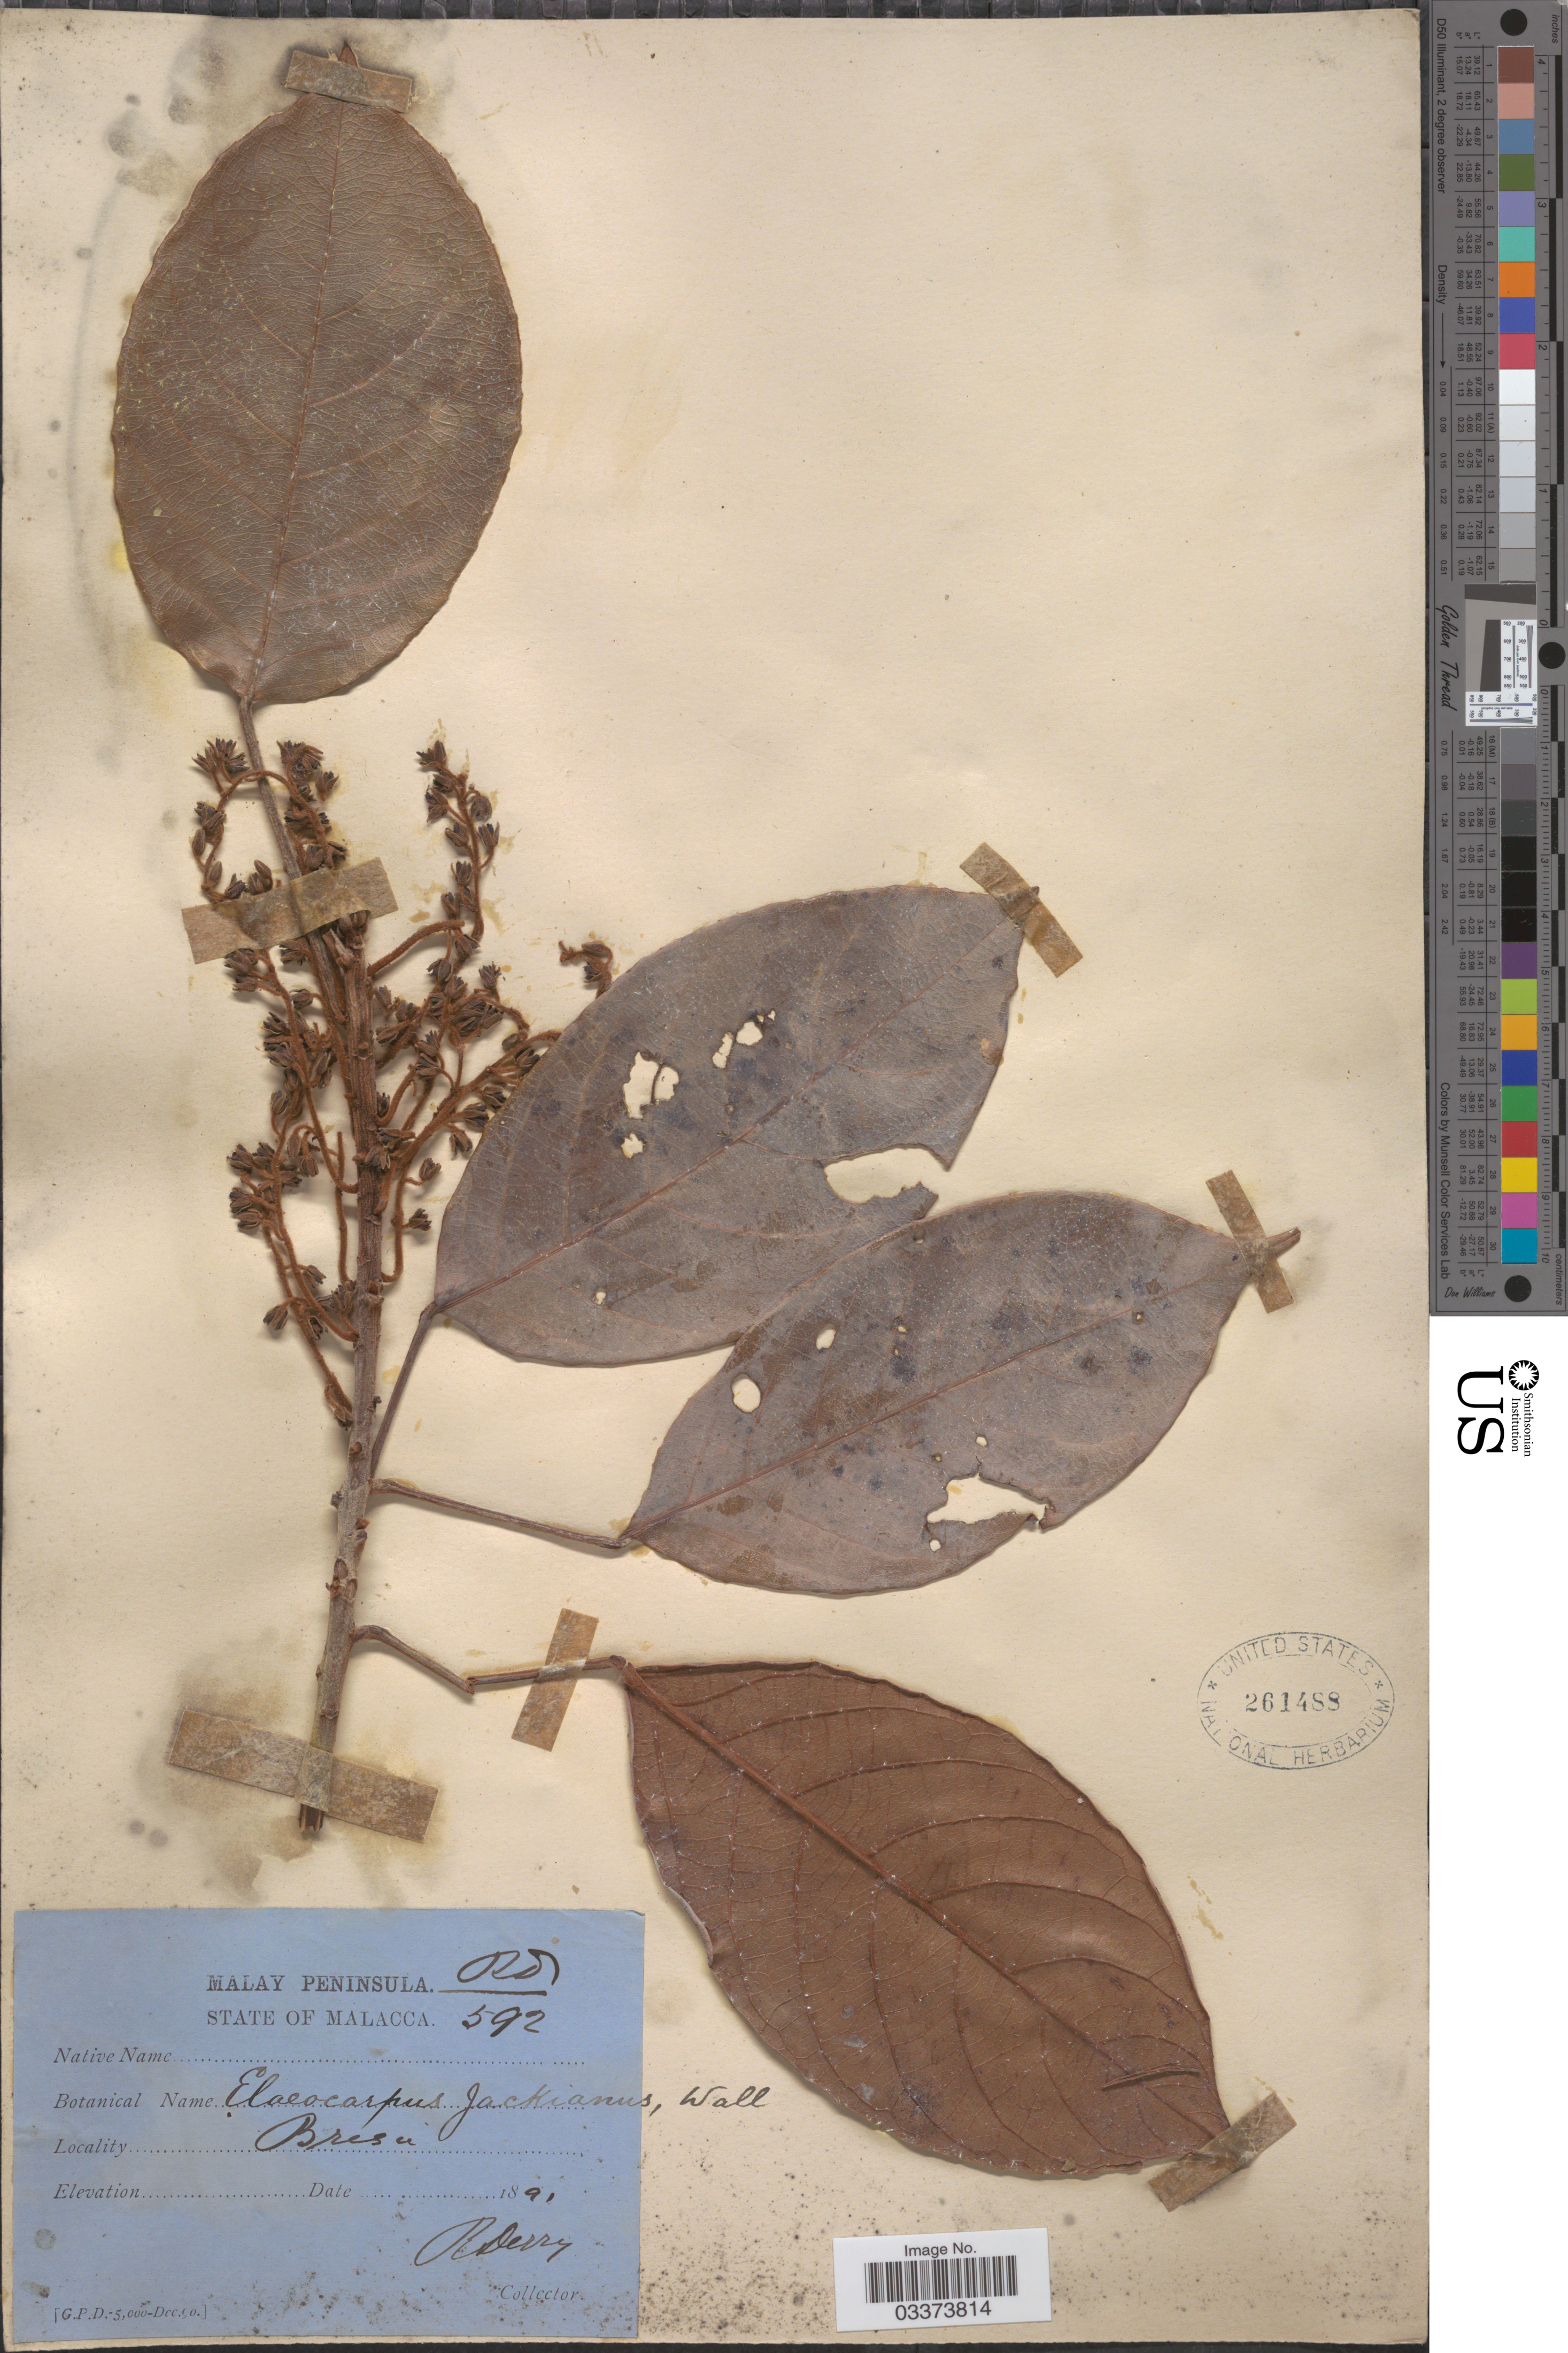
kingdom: Plantae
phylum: Tracheophyta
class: Magnoliopsida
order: Oxalidales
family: Elaeocarpaceae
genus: Elaeocarpus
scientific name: Elaeocarpus jackianus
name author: Wall. ex King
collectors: R. Derry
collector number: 592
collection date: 1891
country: Malaysia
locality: Malay Peninsula, State of Malacca, Bresú [interpreted].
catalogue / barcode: US 261488